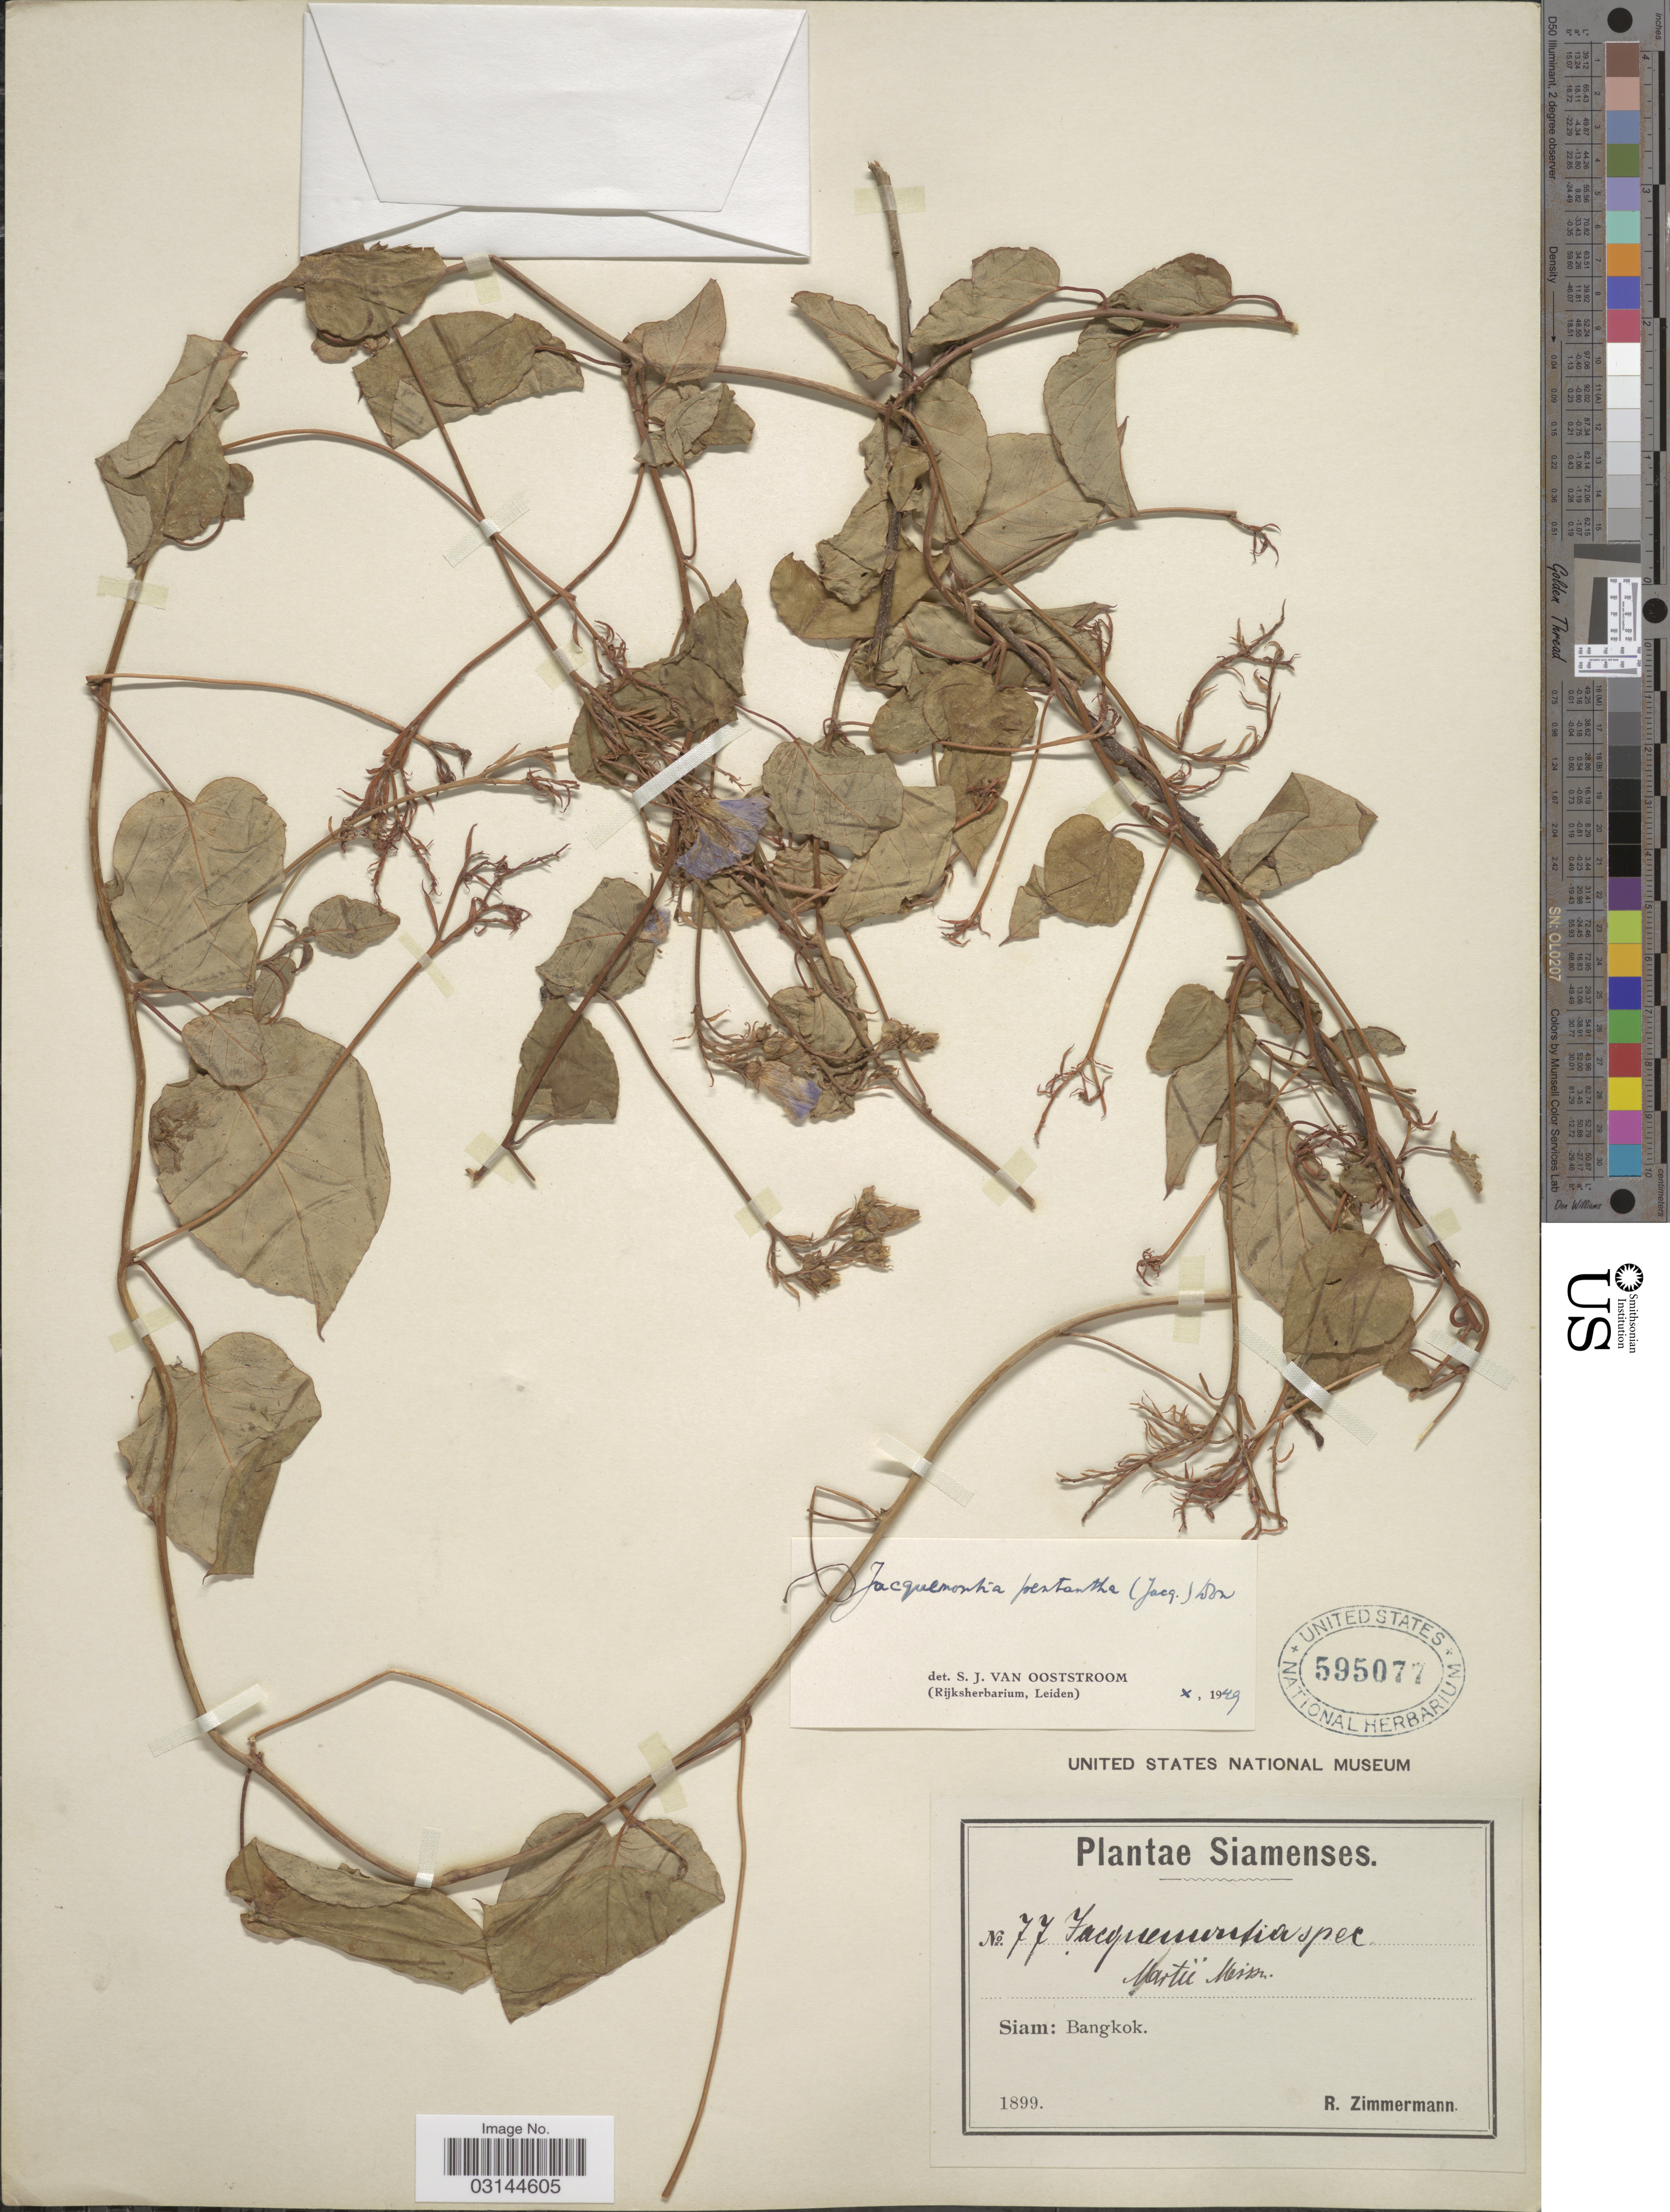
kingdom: Plantae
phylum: Tracheophyta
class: Magnoliopsida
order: Solanales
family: Convolvulaceae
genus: Jacquemontia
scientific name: Jacquemontia pentanthos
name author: (Jacq.) G. Don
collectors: R. Zimmermann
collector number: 77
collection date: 1899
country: Thailand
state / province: Bangkok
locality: Siam.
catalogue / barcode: US 595077